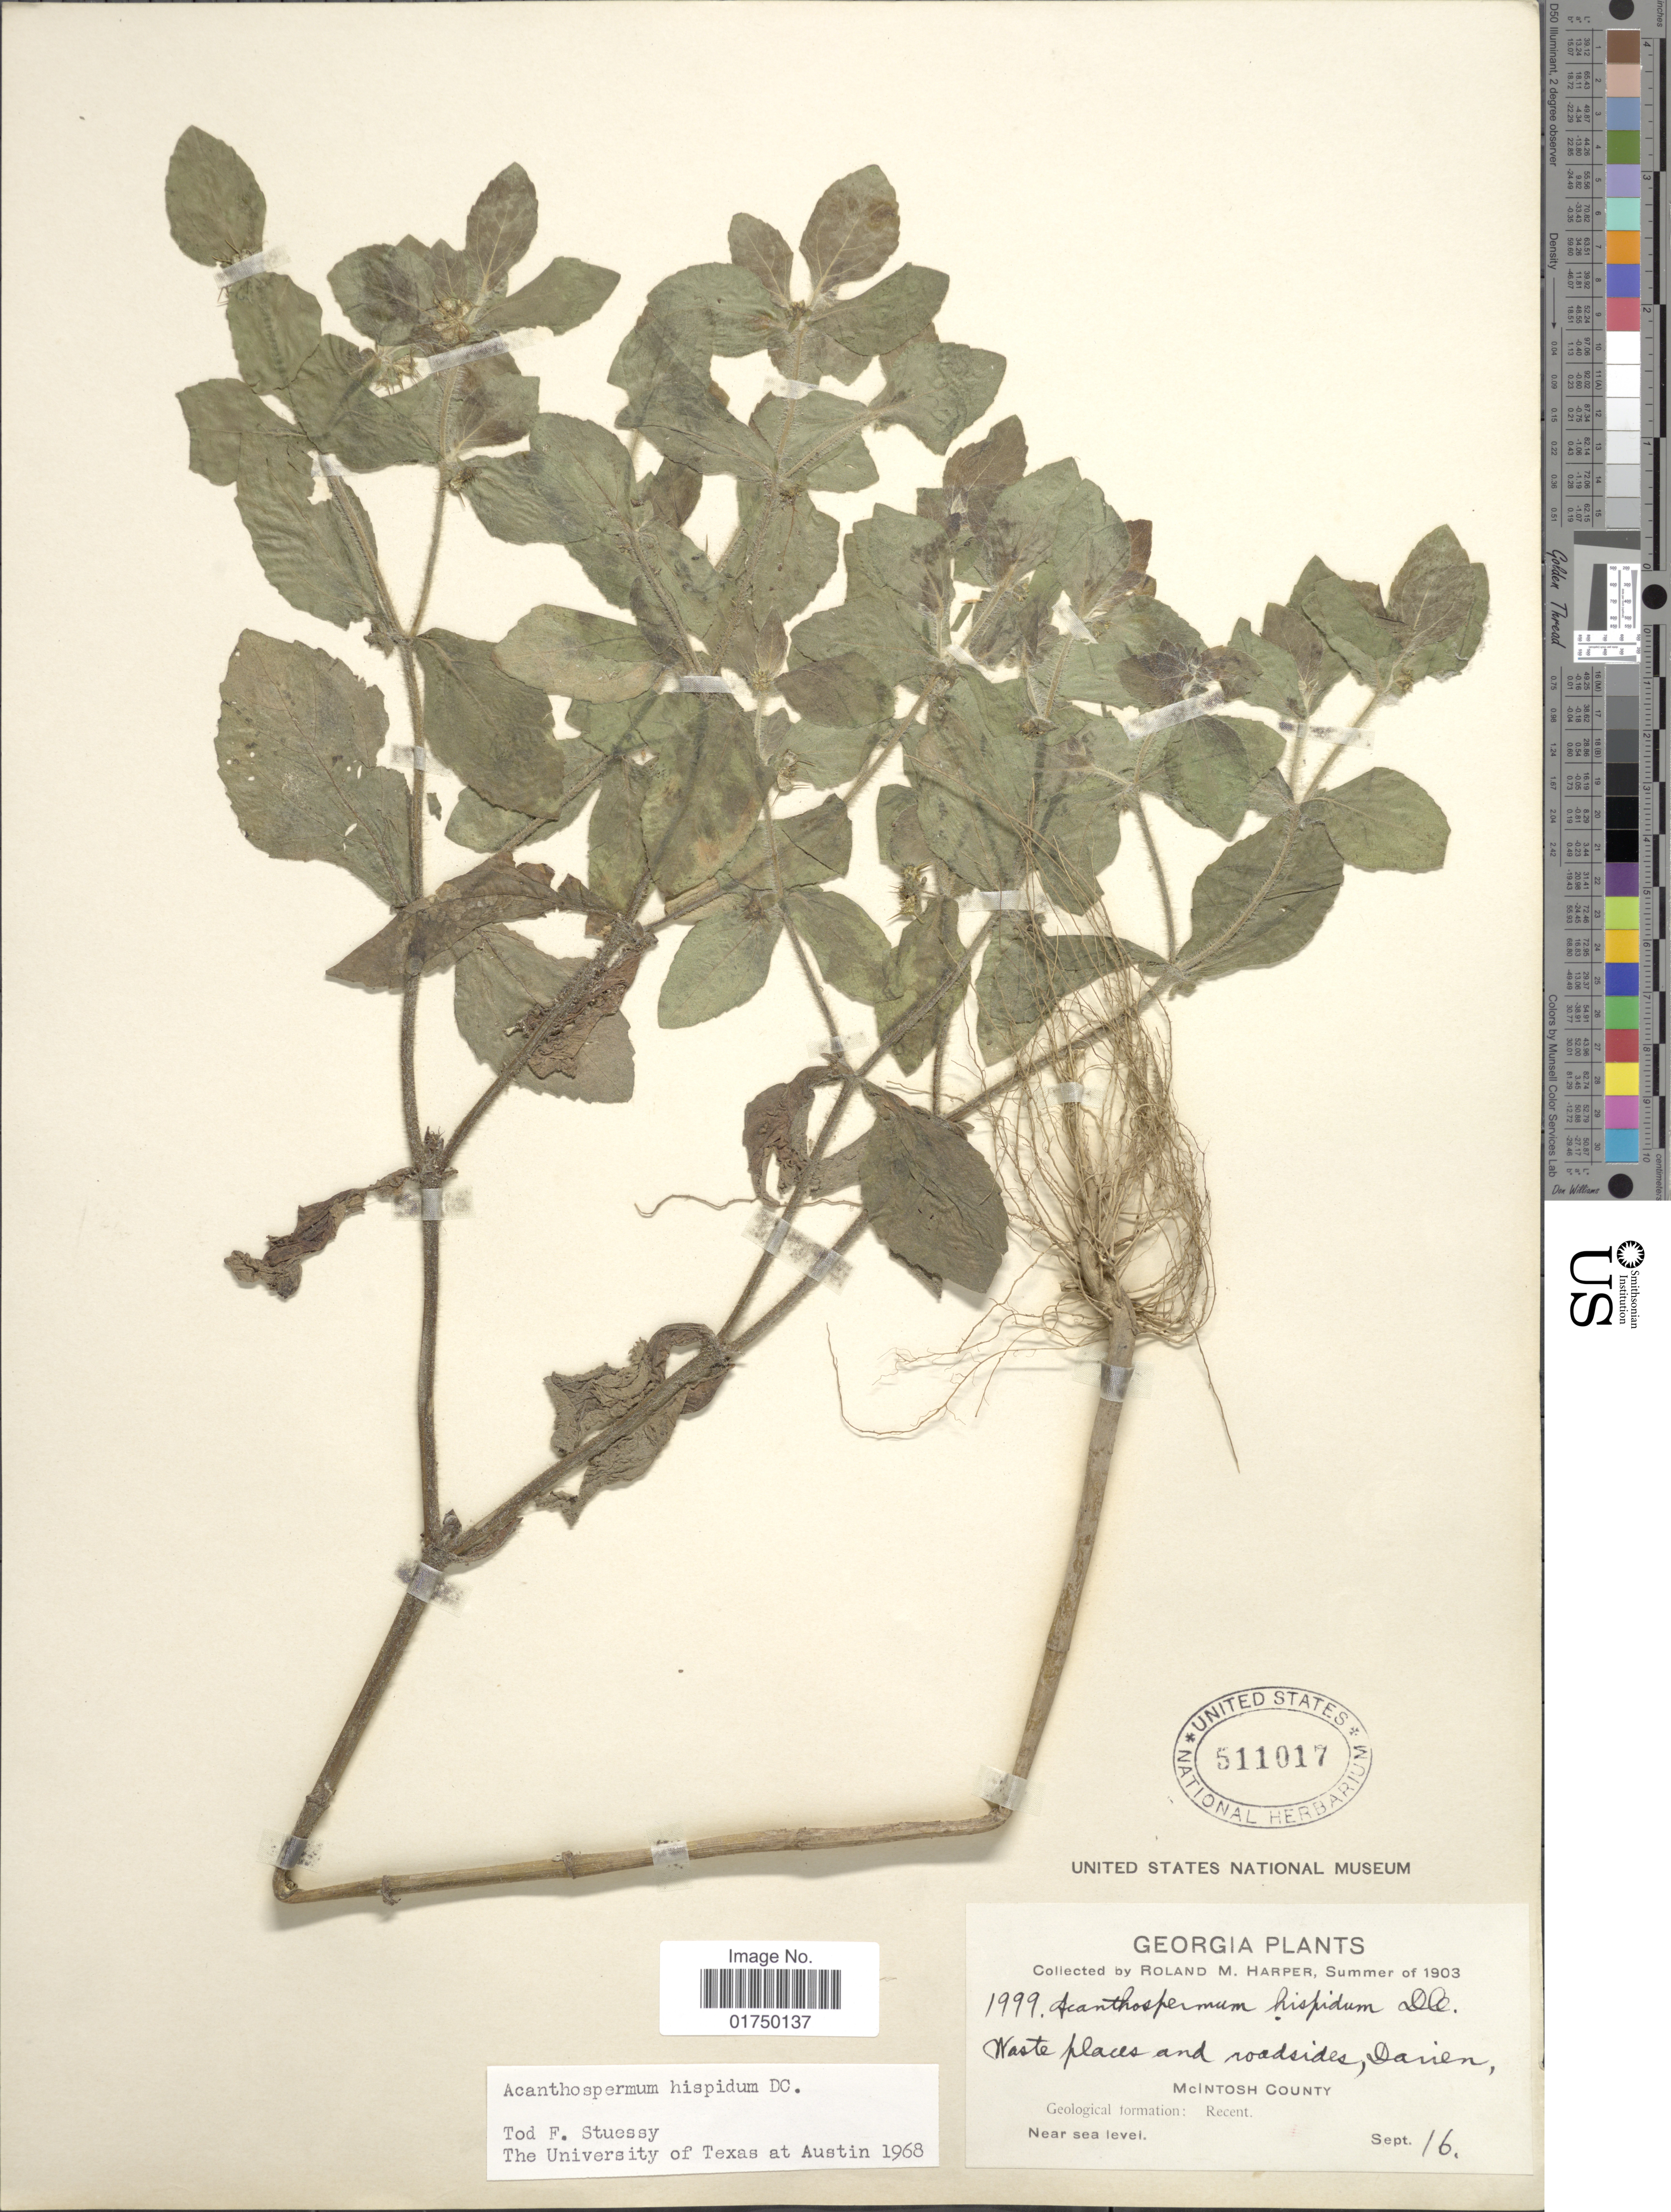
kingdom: Plantae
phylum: Tracheophyta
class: Magnoliopsida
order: Asterales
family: Asteraceae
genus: Acanthospermum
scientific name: Acanthospermum hispidum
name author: DC.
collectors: R. M. Harper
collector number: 1999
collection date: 1903-09-16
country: United States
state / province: Georgia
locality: Waste places and roadsides, Darien, McIntosh County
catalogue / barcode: US 511017